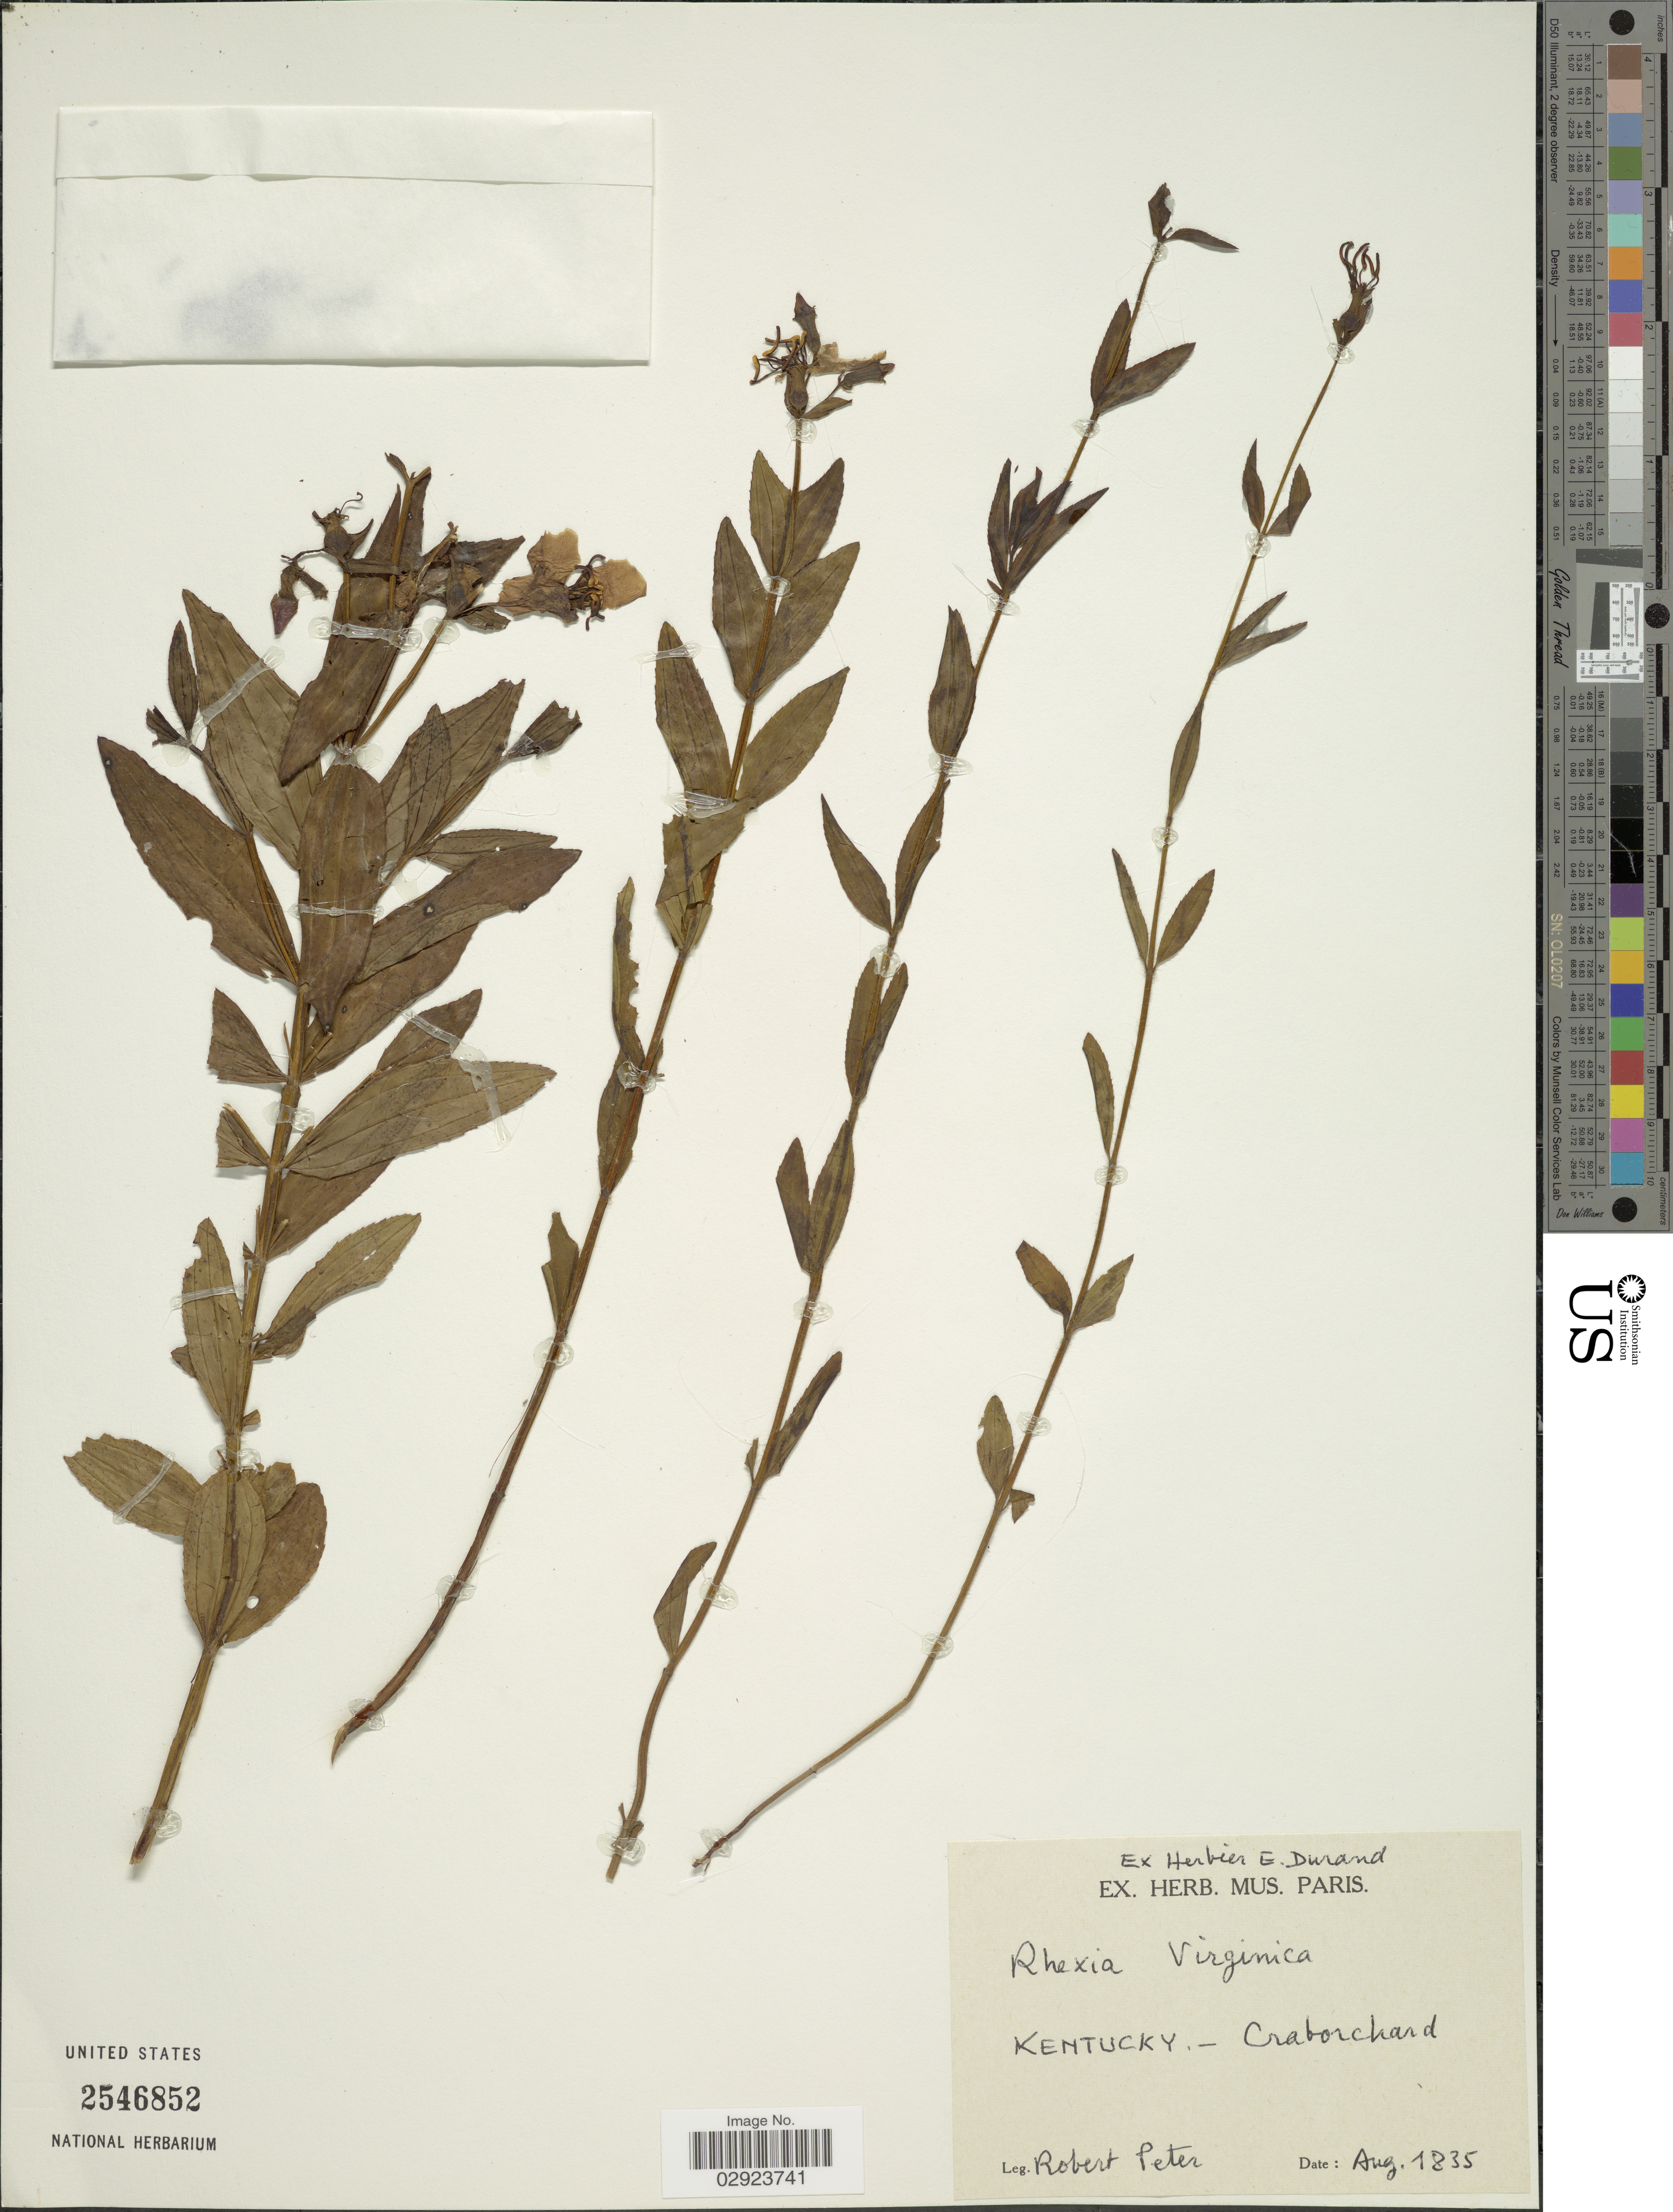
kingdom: Plantae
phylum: Tracheophyta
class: Magnoliopsida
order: Myrtales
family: Melastomataceae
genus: Rhexia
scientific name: Rhexia virginica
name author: L.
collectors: R. Peter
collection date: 1835-08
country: United States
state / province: Kentucky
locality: Craborchard.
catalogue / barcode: US 2546852